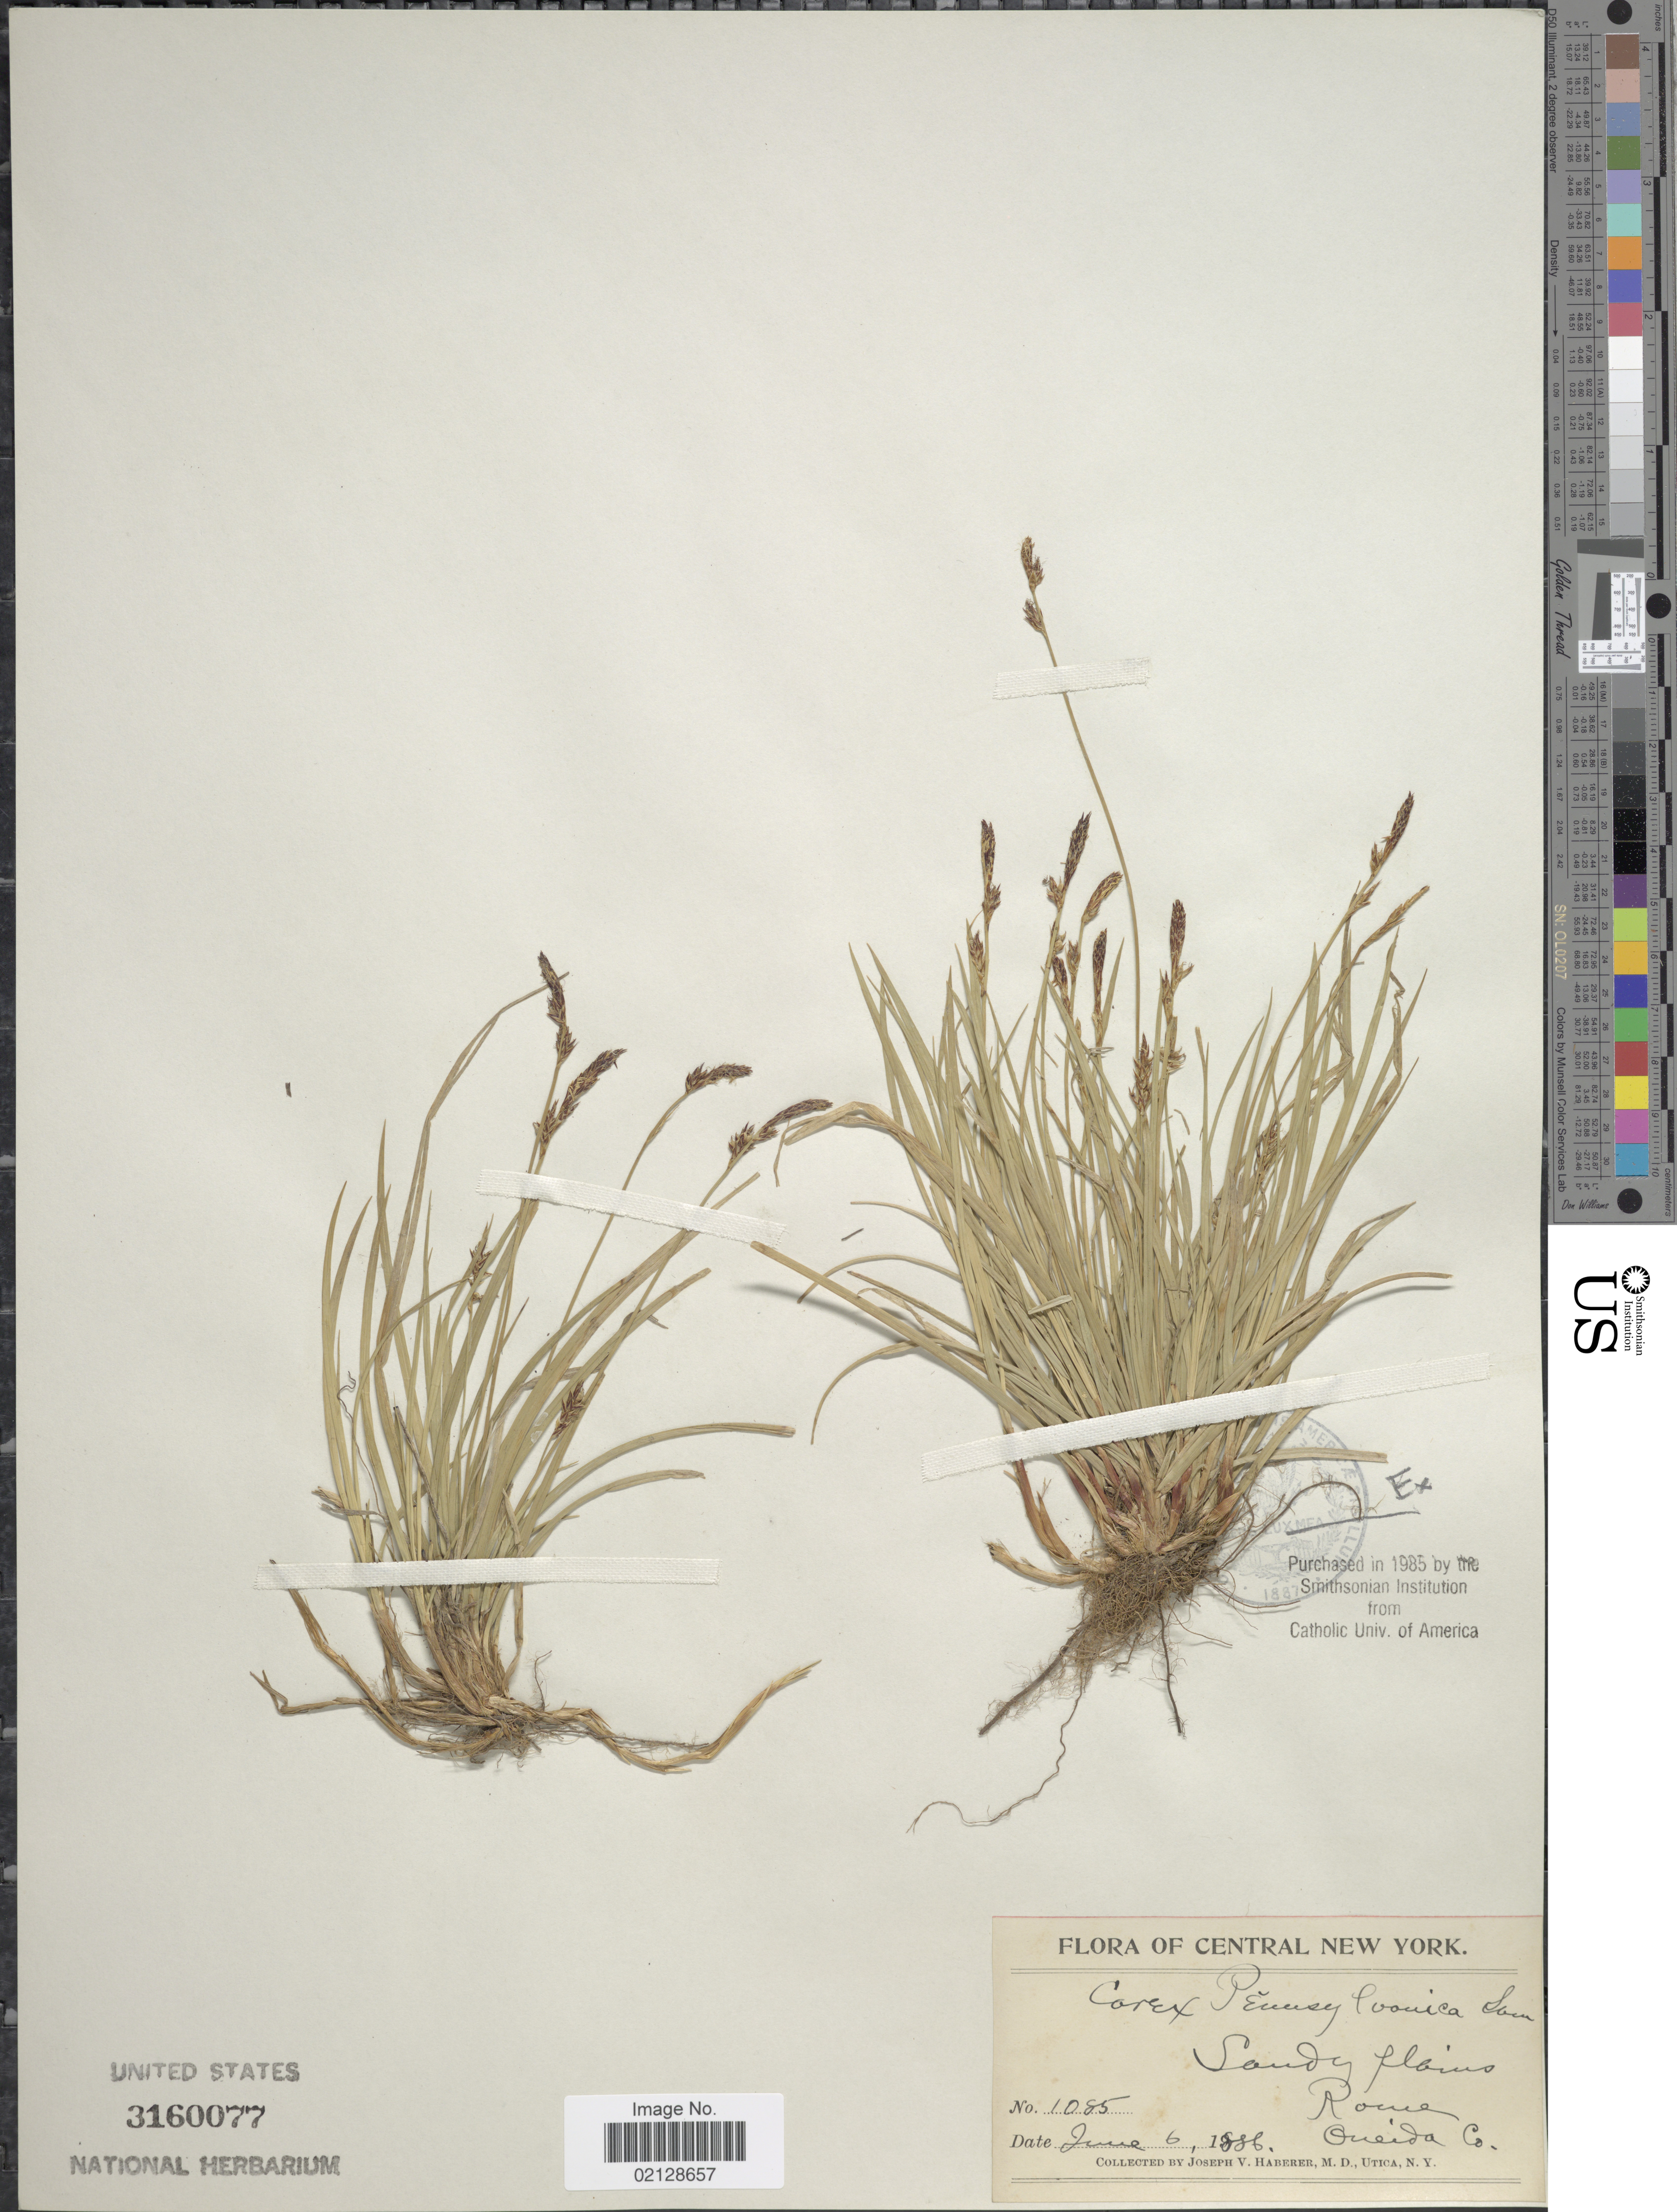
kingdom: Plantae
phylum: Tracheophyta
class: Liliopsida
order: Poales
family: Cyperaceae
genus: Carex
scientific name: Carex pensylvanica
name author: Lam.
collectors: J. V. Haberer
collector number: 1085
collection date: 1886-06-06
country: United States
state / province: New York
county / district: Oneida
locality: Central New York, Sandy plains, Rome, Oneida Co.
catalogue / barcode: US 3160077